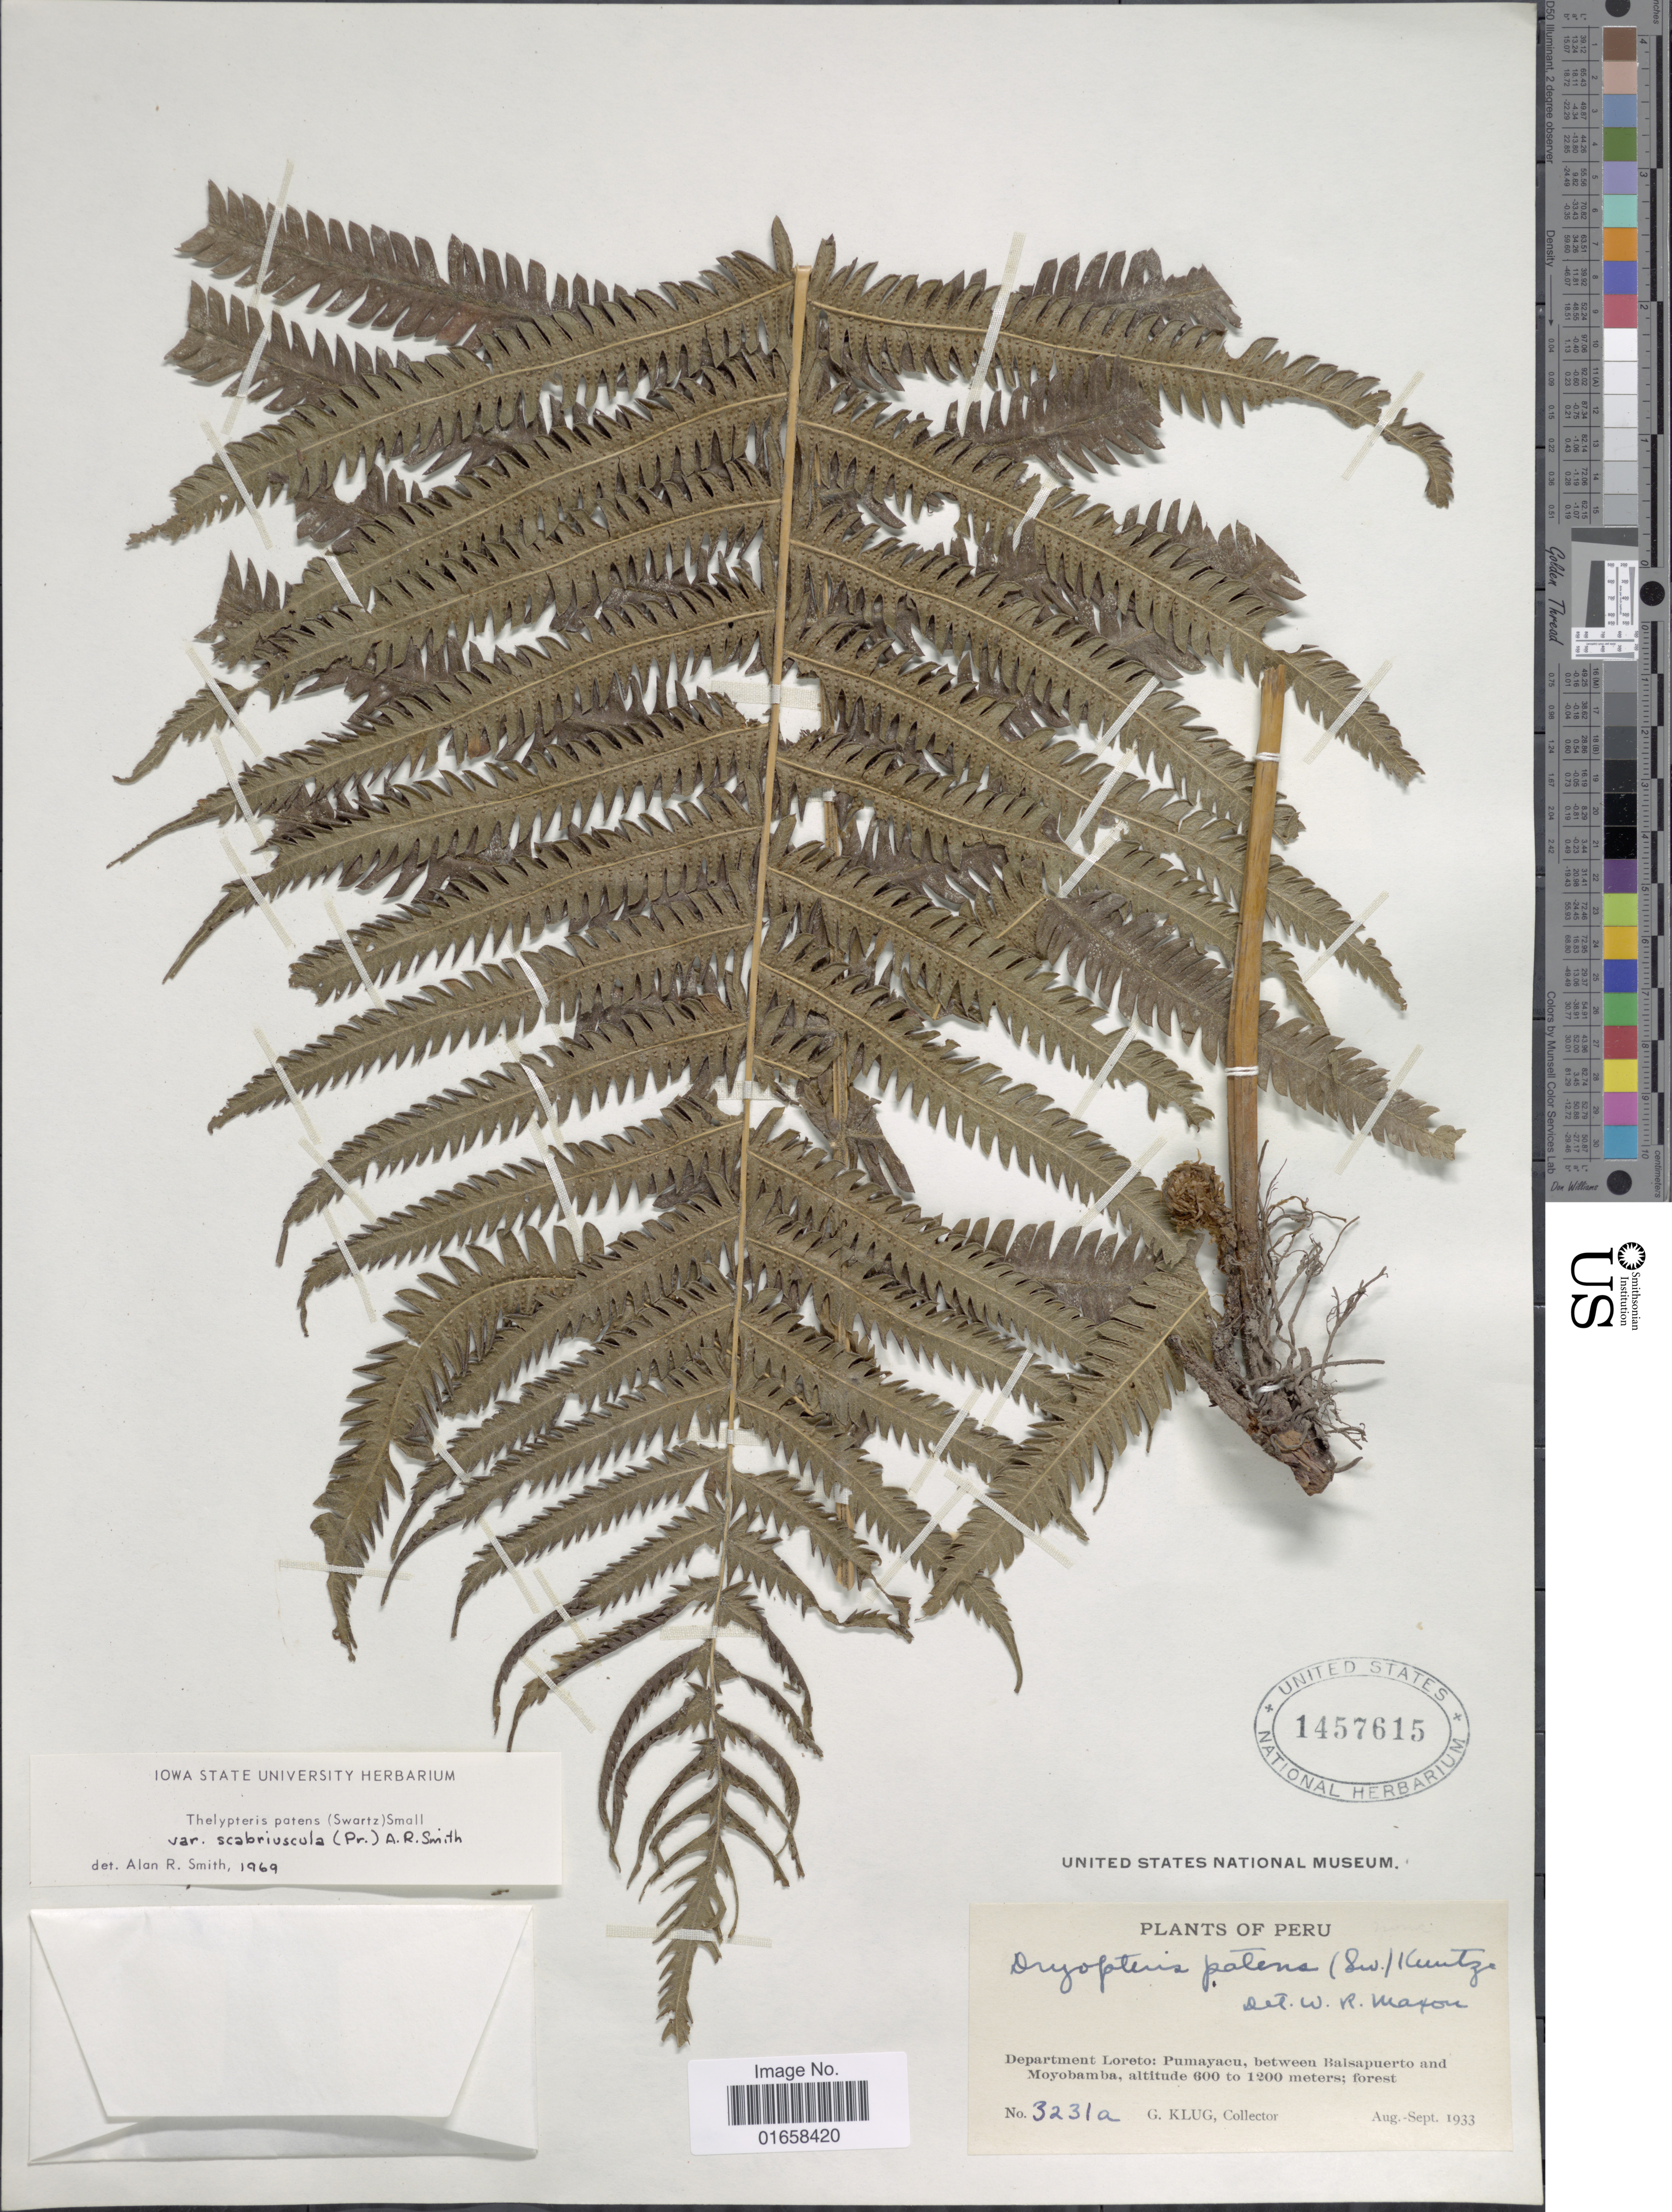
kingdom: Plantae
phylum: Tracheophyta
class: Polypodiopsida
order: Polypodiales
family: Thelypteridaceae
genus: Christella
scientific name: Christella patens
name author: (Sw.) Holttum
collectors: G. Klug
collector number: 3231a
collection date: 1933-08/1933-09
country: Peru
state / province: Loreto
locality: Department Loreto: Pumayacu, between Balsapuerto and Moyobamba.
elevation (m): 600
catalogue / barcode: US 1457615